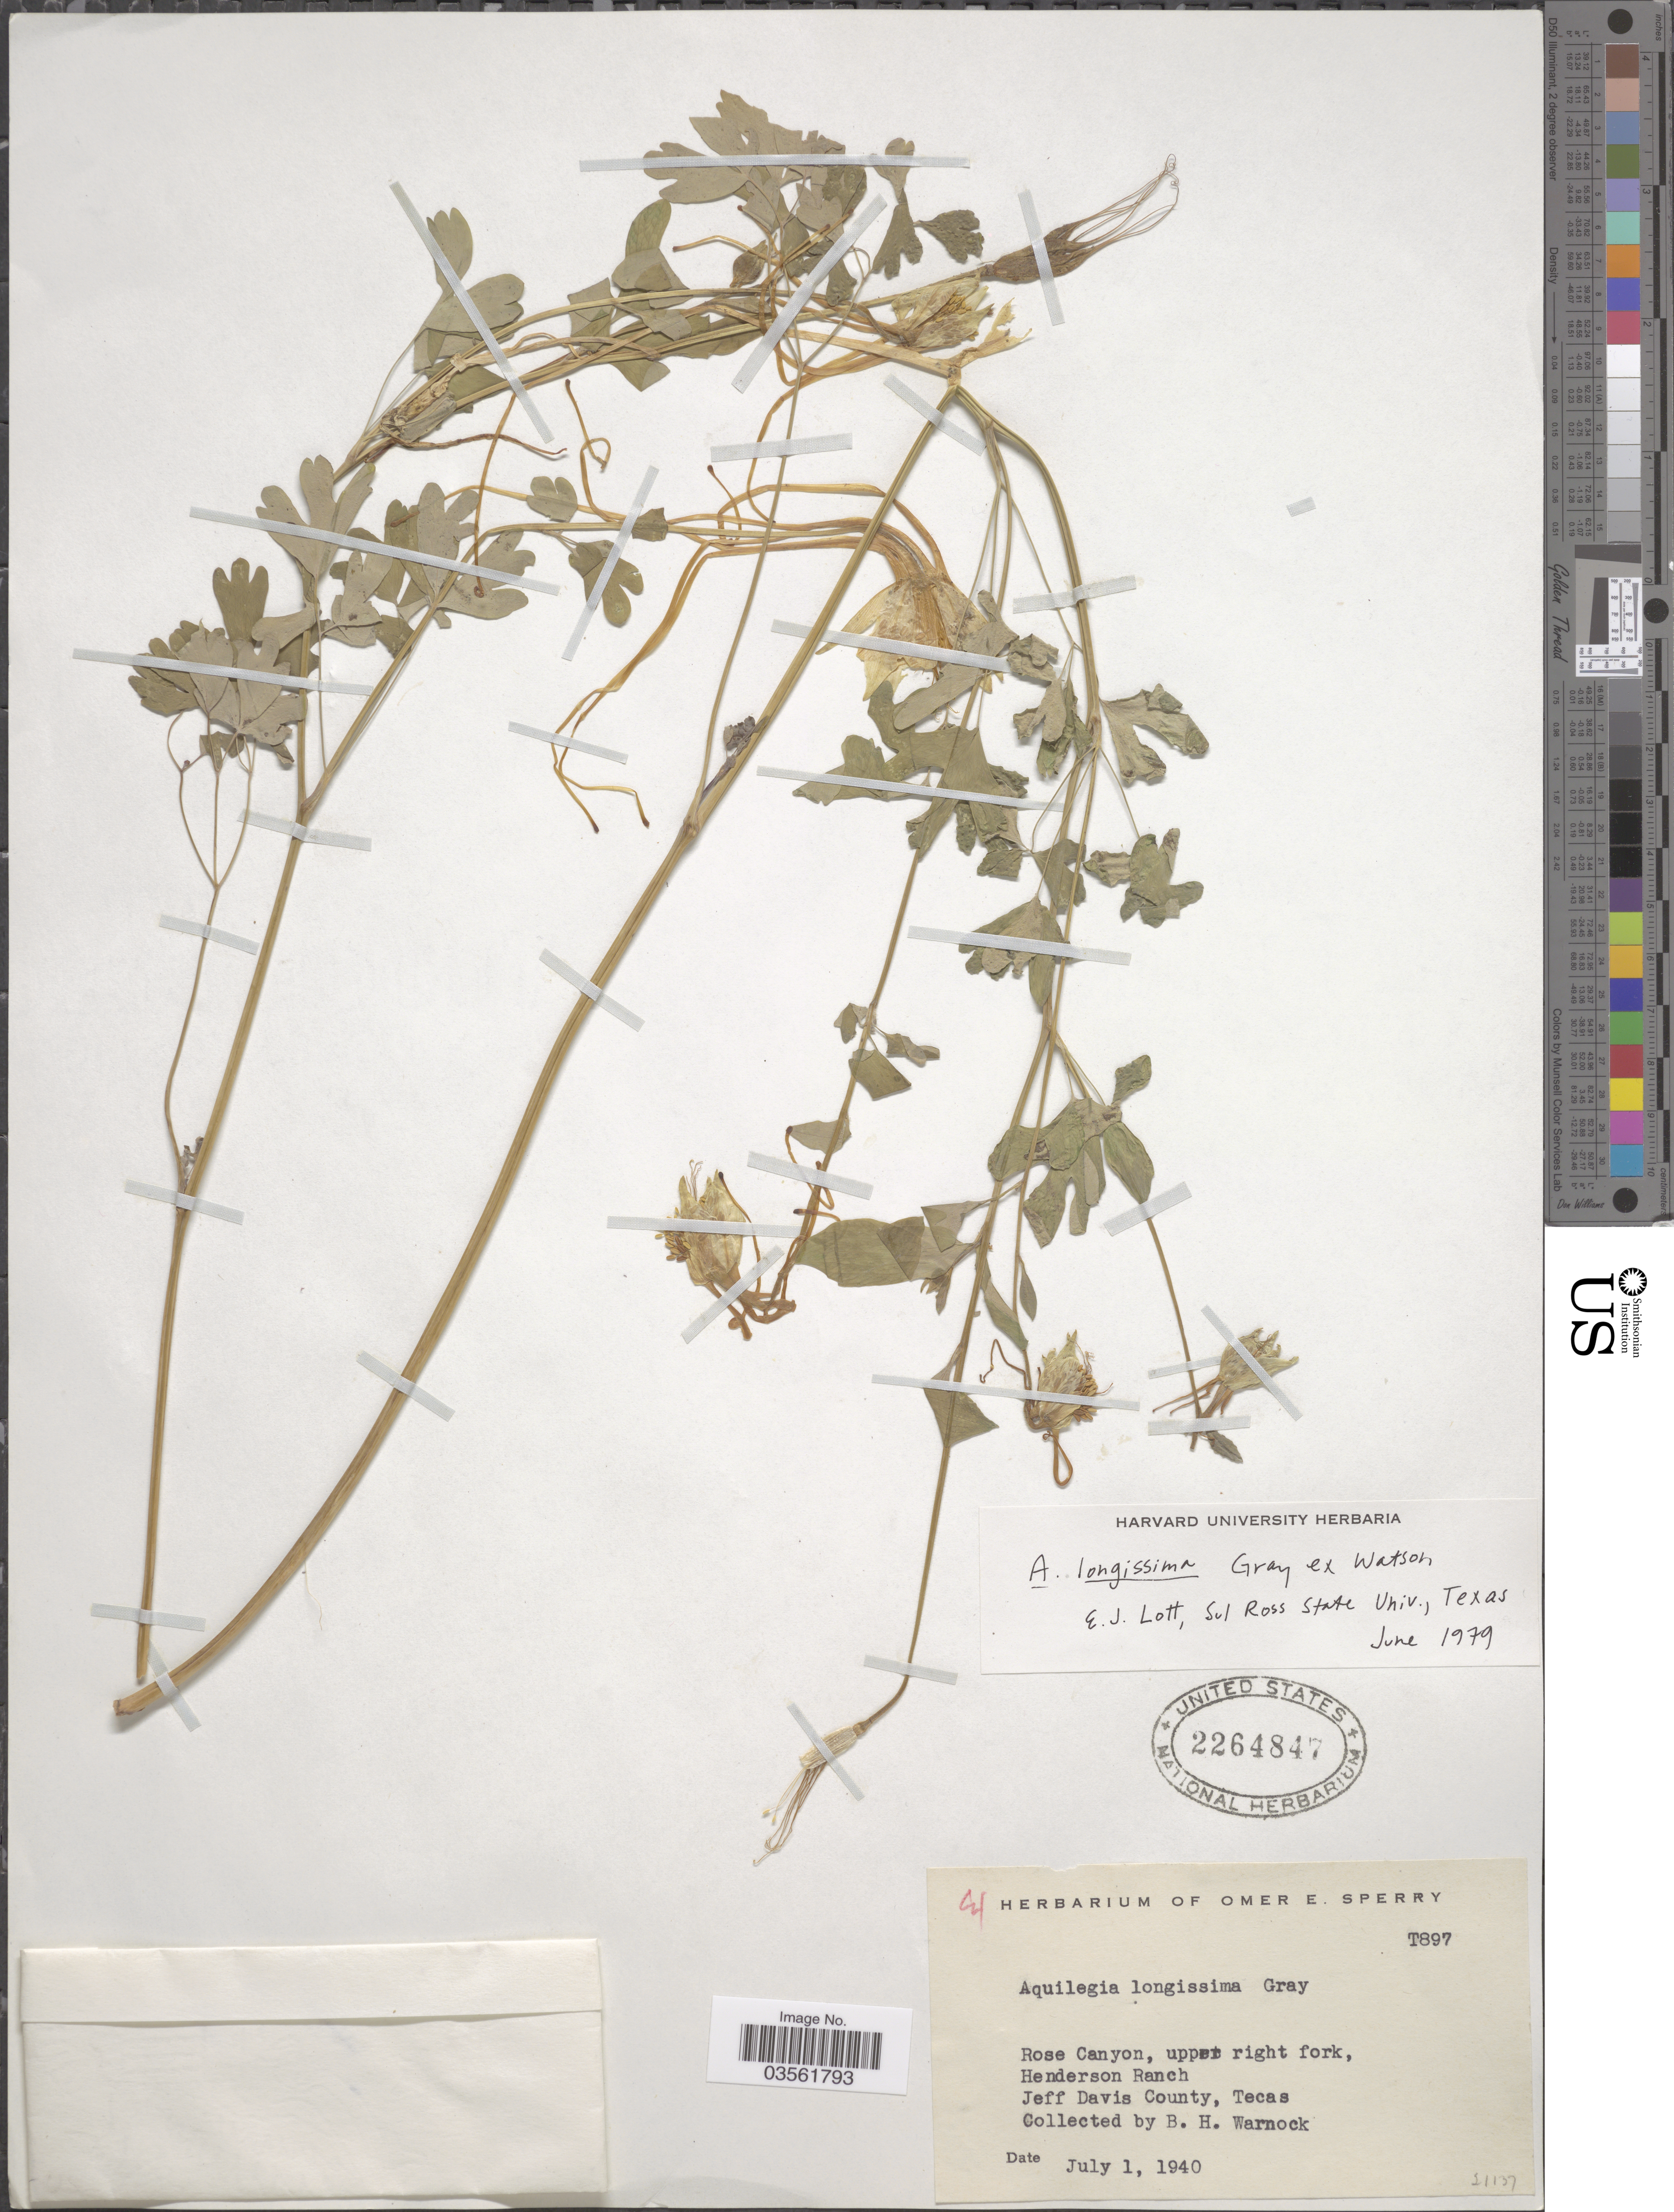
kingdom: Plantae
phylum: Tracheophyta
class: Magnoliopsida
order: Ranunculales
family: Ranunculaceae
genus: Aquilegia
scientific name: Aquilegia longissima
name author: A. Gray ex S. Watson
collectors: B. H. Warnock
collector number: T897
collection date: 1940-07-01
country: United States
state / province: Texas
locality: Rose Canyon, upper right fork, Henderson Ranch, Jeff Davis County, Tecas.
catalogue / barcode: US 2264847